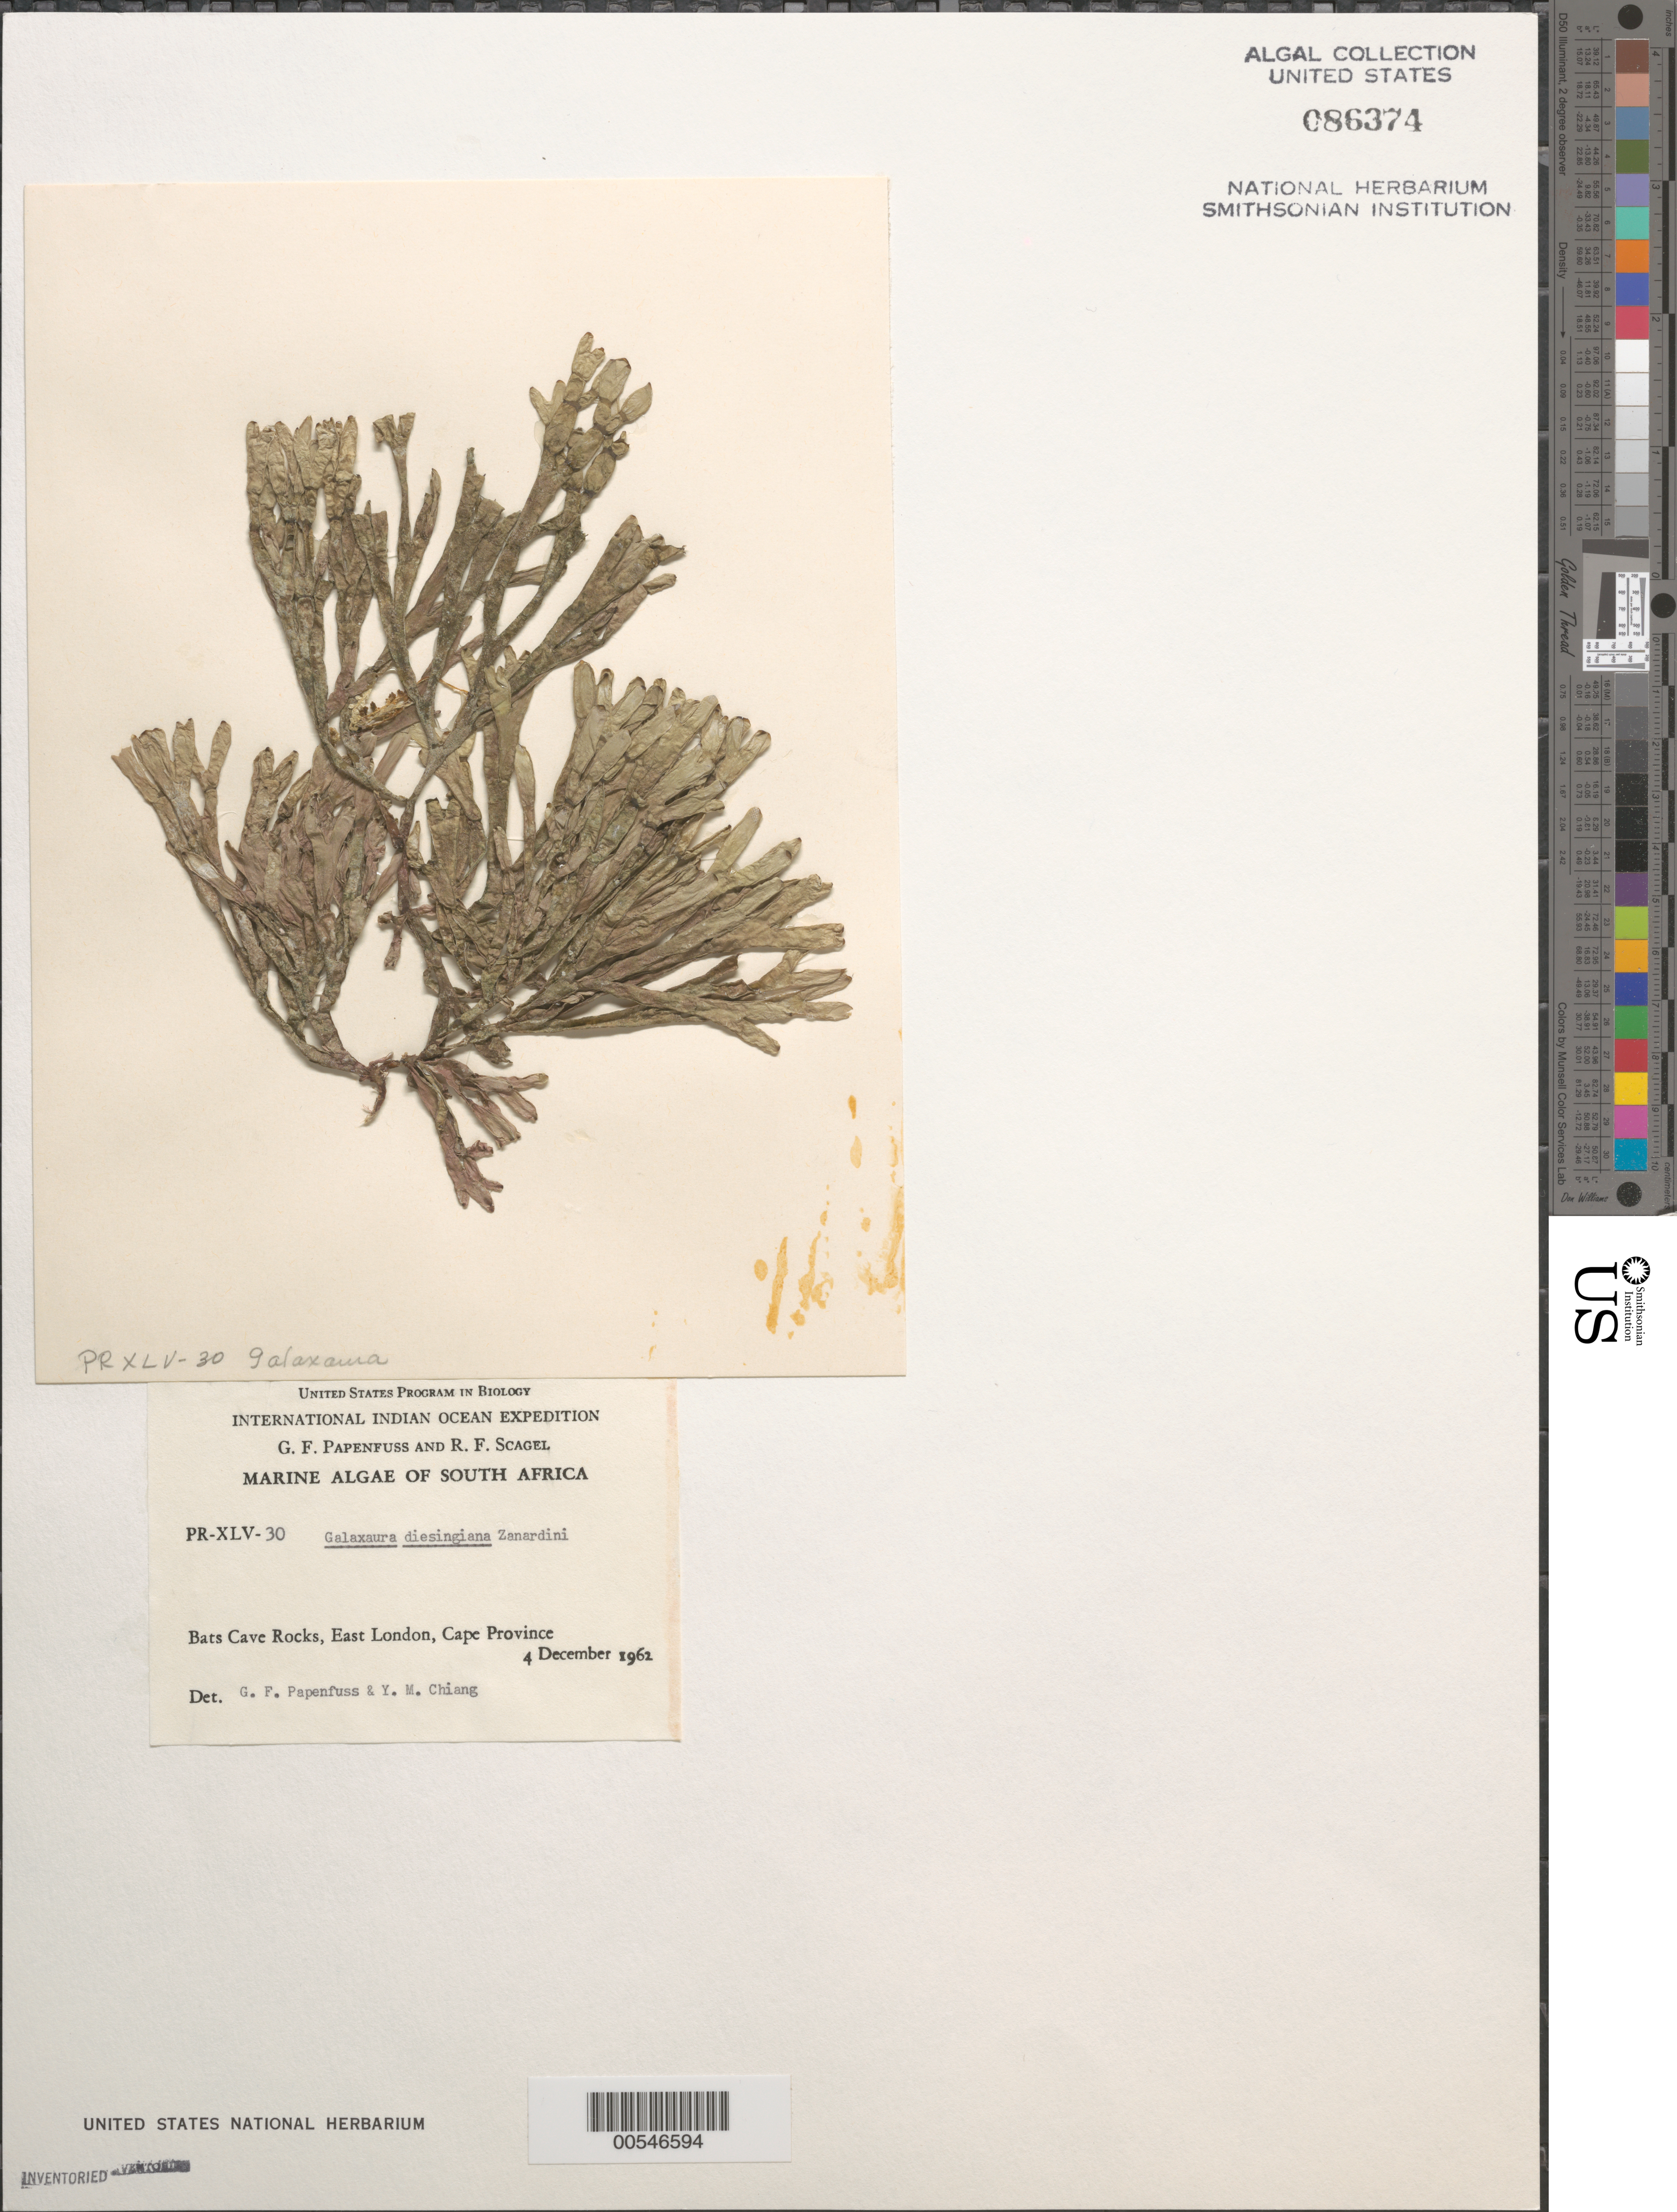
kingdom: Plantae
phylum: Rhodophyta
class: Florideophyceae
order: Nemaliales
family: Galaxauraceae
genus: Dichotomaria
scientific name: Dichotomaria diesingiana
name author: (Zanardini) Huisman et al.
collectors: G. Papenfuss & R. F. Scagel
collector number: PR-XLV-30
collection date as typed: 04 Dec 1962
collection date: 1962-12-04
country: South Africa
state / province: Eastern Cape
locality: Bats Cave Rocks, East London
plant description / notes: International Indian Ocean Expedition, 1962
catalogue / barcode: US 86374